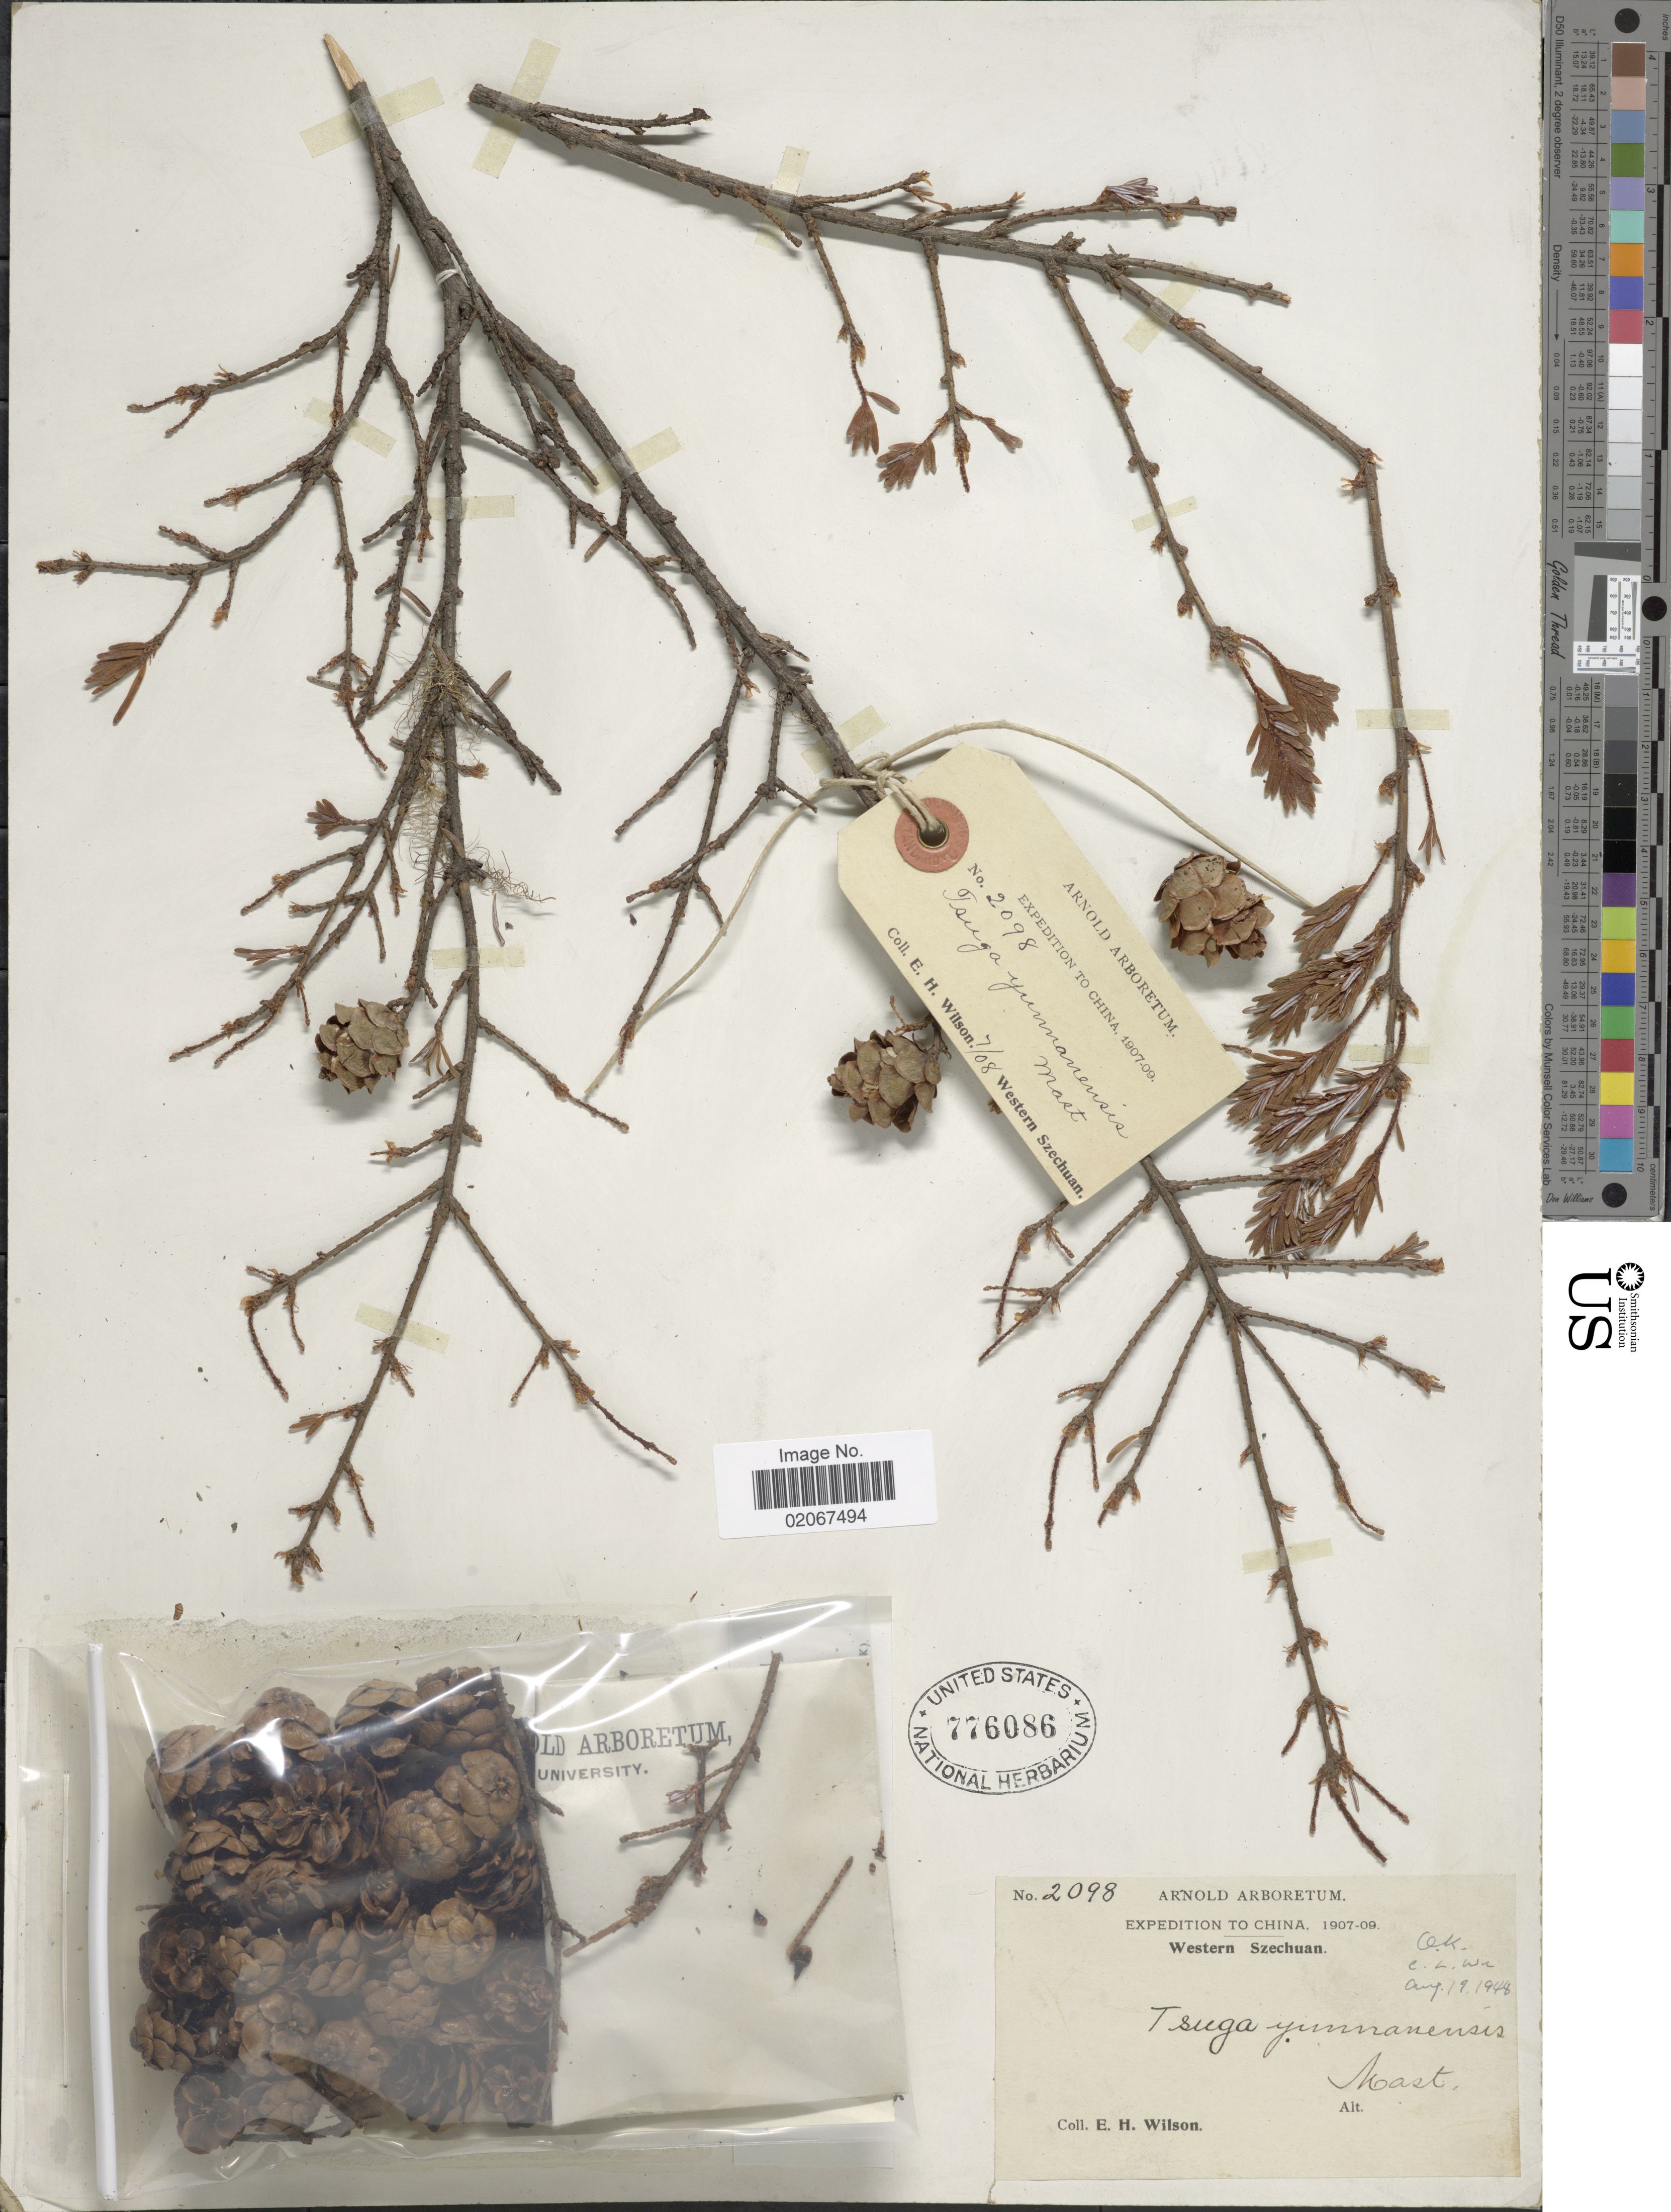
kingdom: Plantae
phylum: Tracheophyta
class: Pinopsida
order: Pinales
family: Pinaceae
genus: Tsuga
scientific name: Tsuga chinensis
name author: (Franch.) Pritz.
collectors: E. Wilson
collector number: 2098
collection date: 1908-07/1909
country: China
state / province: Sichuan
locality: Western Szechuan.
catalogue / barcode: US 776086